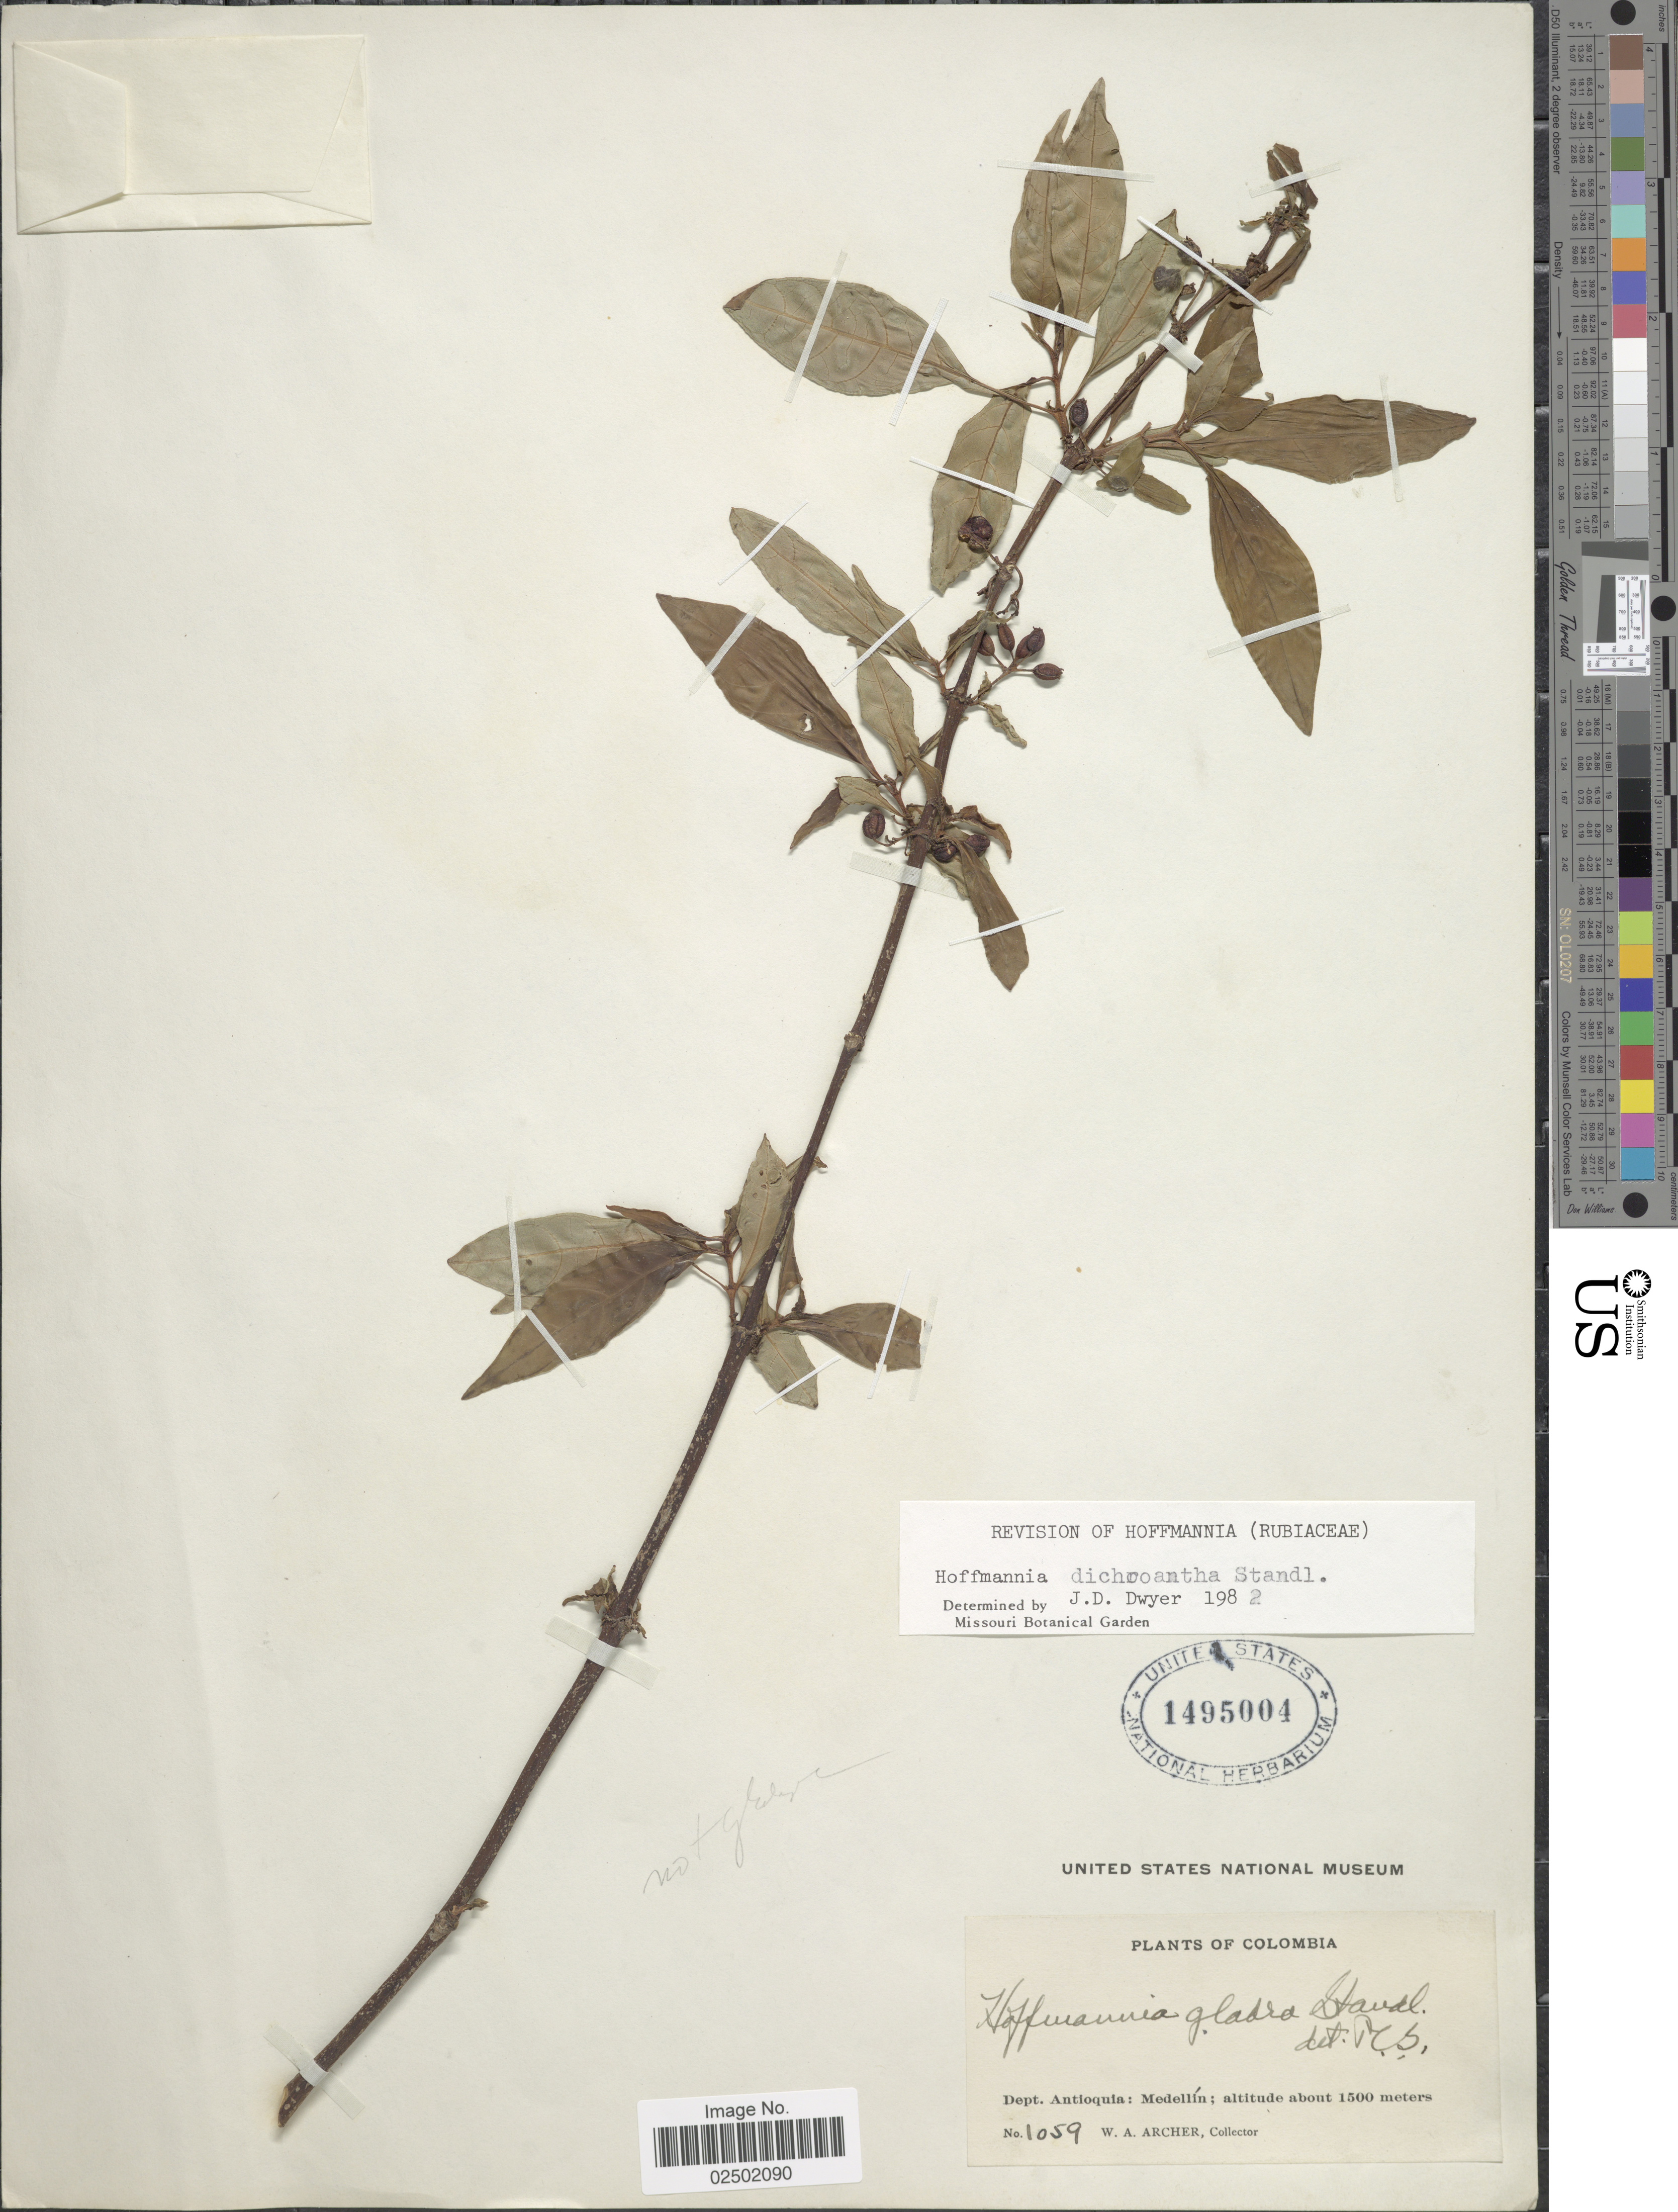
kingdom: Plantae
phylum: Tracheophyta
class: Magnoliopsida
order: Gentianales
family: Rubiaceae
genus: Hoffmannia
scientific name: Hoffmannia dichroantha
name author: Standl.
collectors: W. A. Archer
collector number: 1059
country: Colombia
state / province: Antioquia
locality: Dept. Antioquia: Medellin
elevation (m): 1500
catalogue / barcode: US 1495004